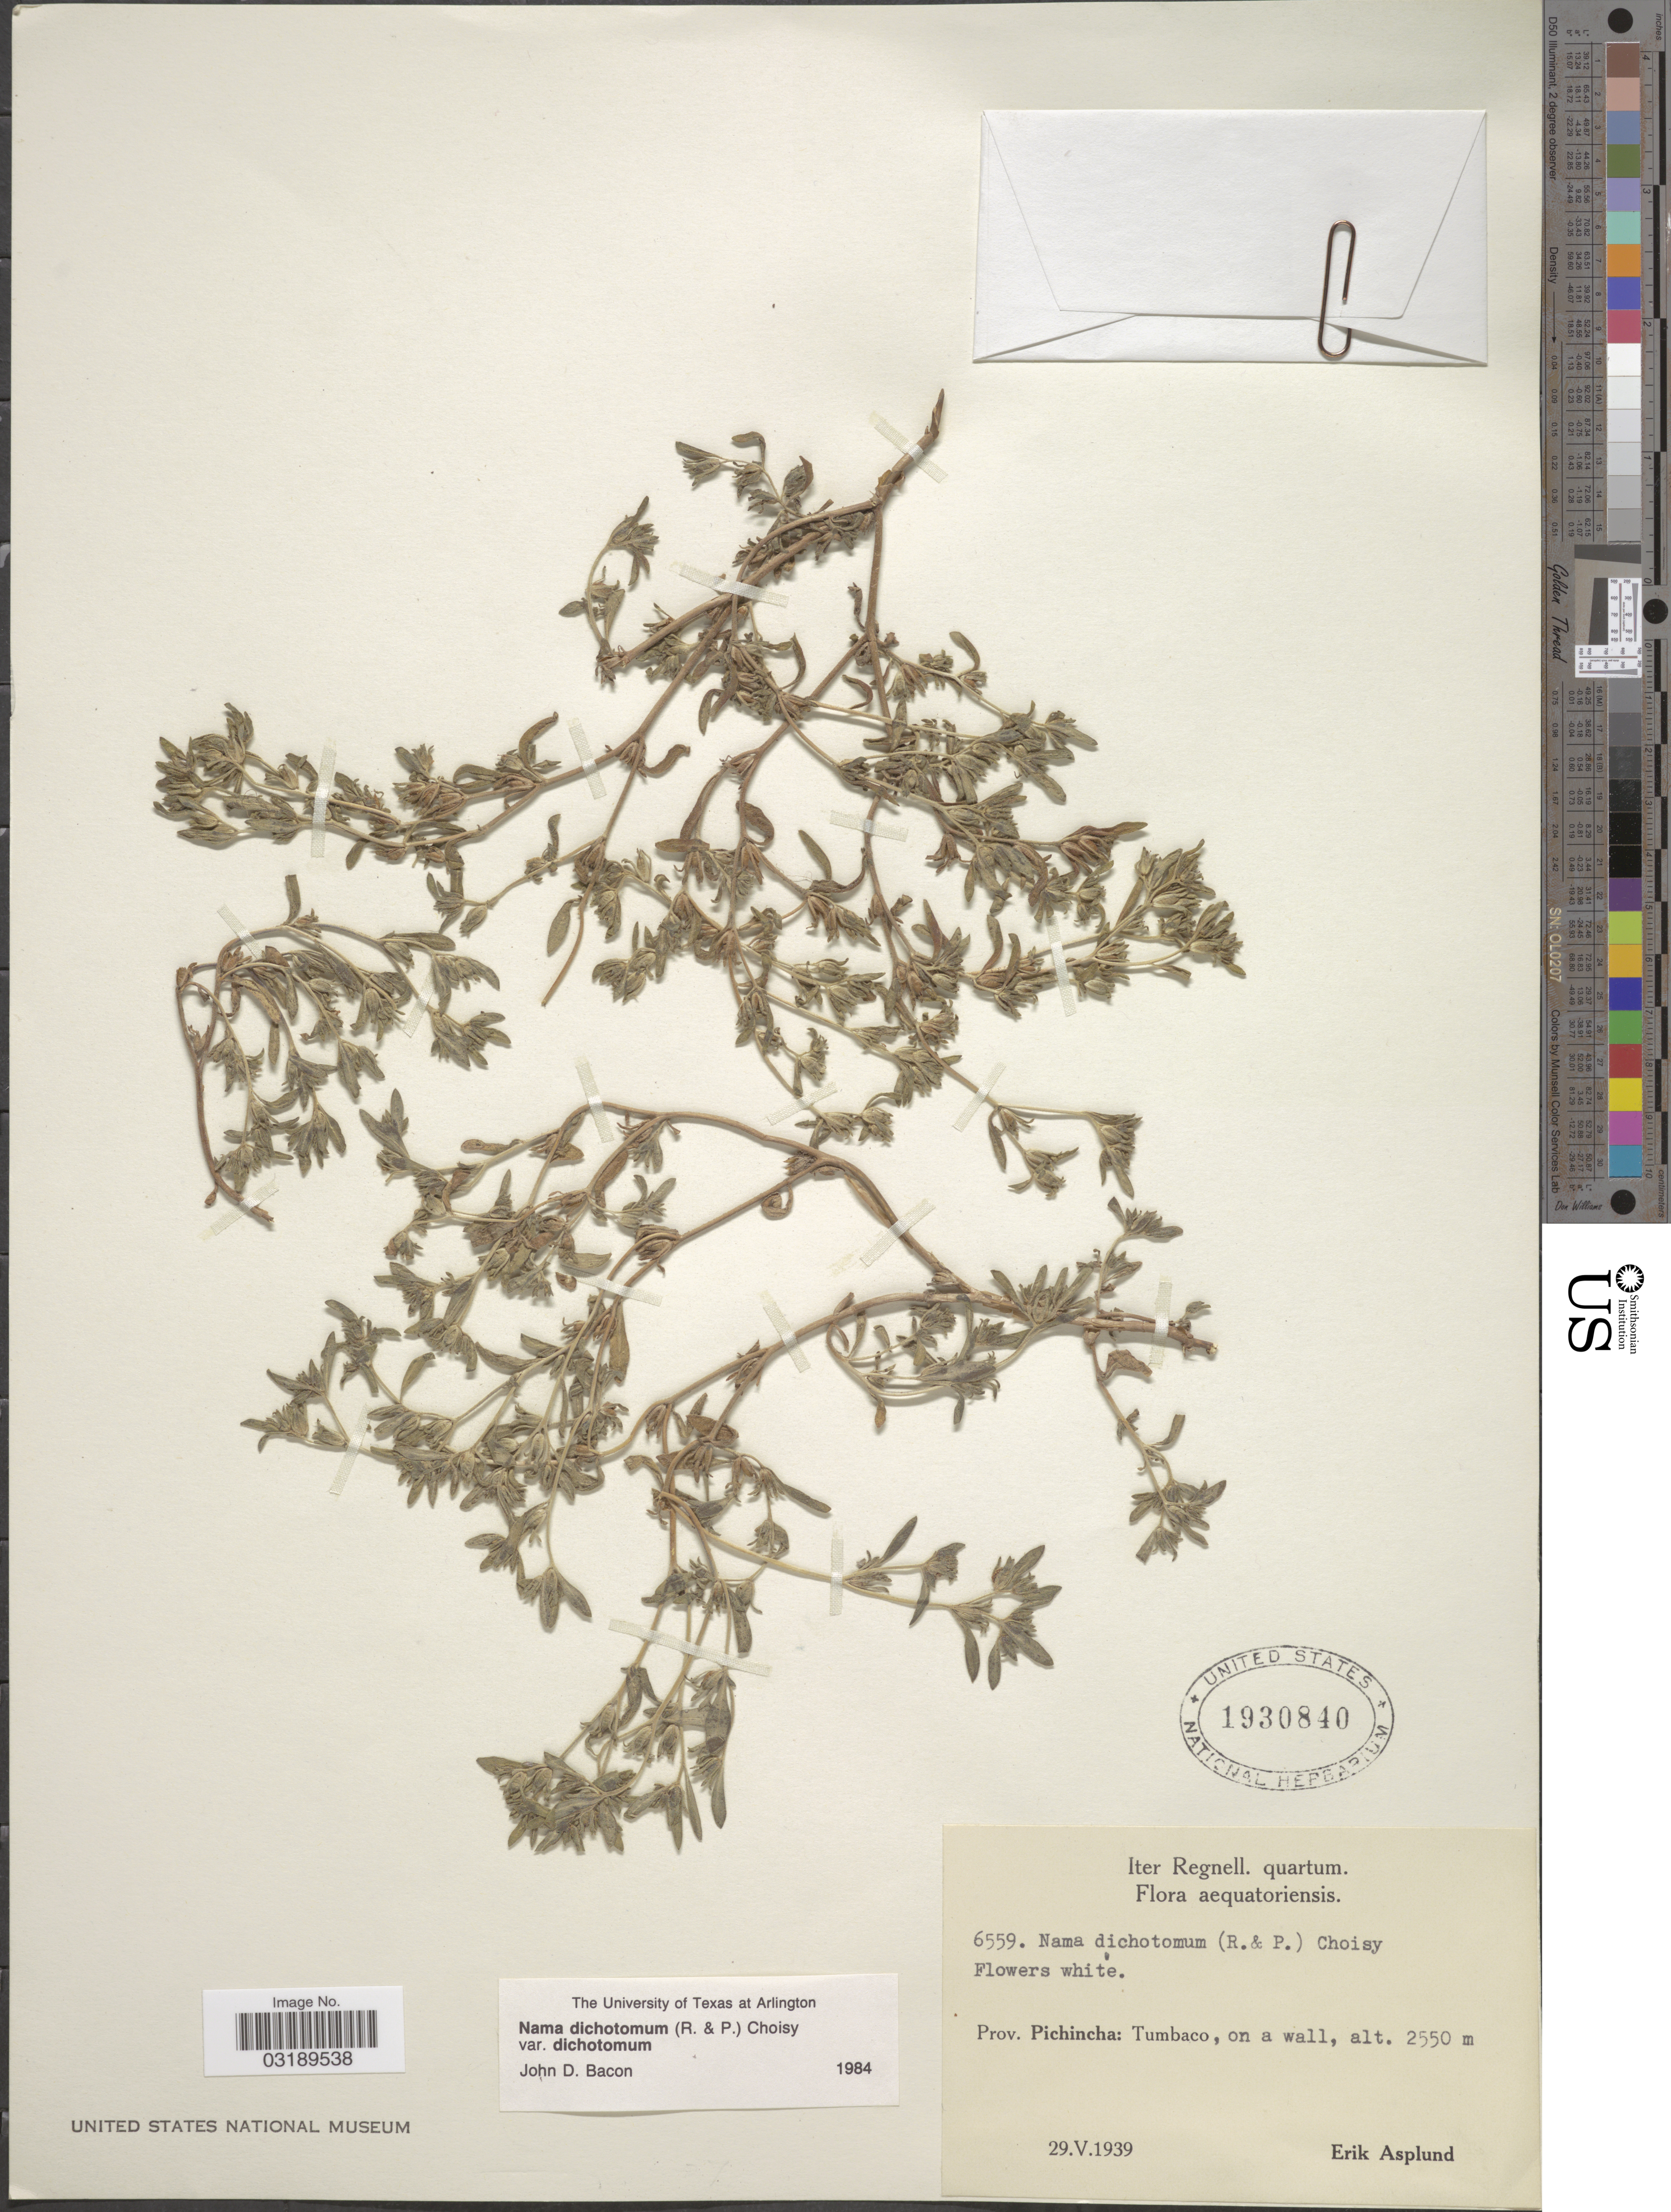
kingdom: Plantae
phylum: Tracheophyta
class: Magnoliopsida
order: Boraginales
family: Namaceae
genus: Nama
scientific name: Nama dichotoma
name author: (Ruiz & Pav.) Choisy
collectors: E. Asplund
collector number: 6559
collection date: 1939-05-29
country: Ecuador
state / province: Pichincha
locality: Tumbaco, on a wall.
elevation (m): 2550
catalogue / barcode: US 1930840